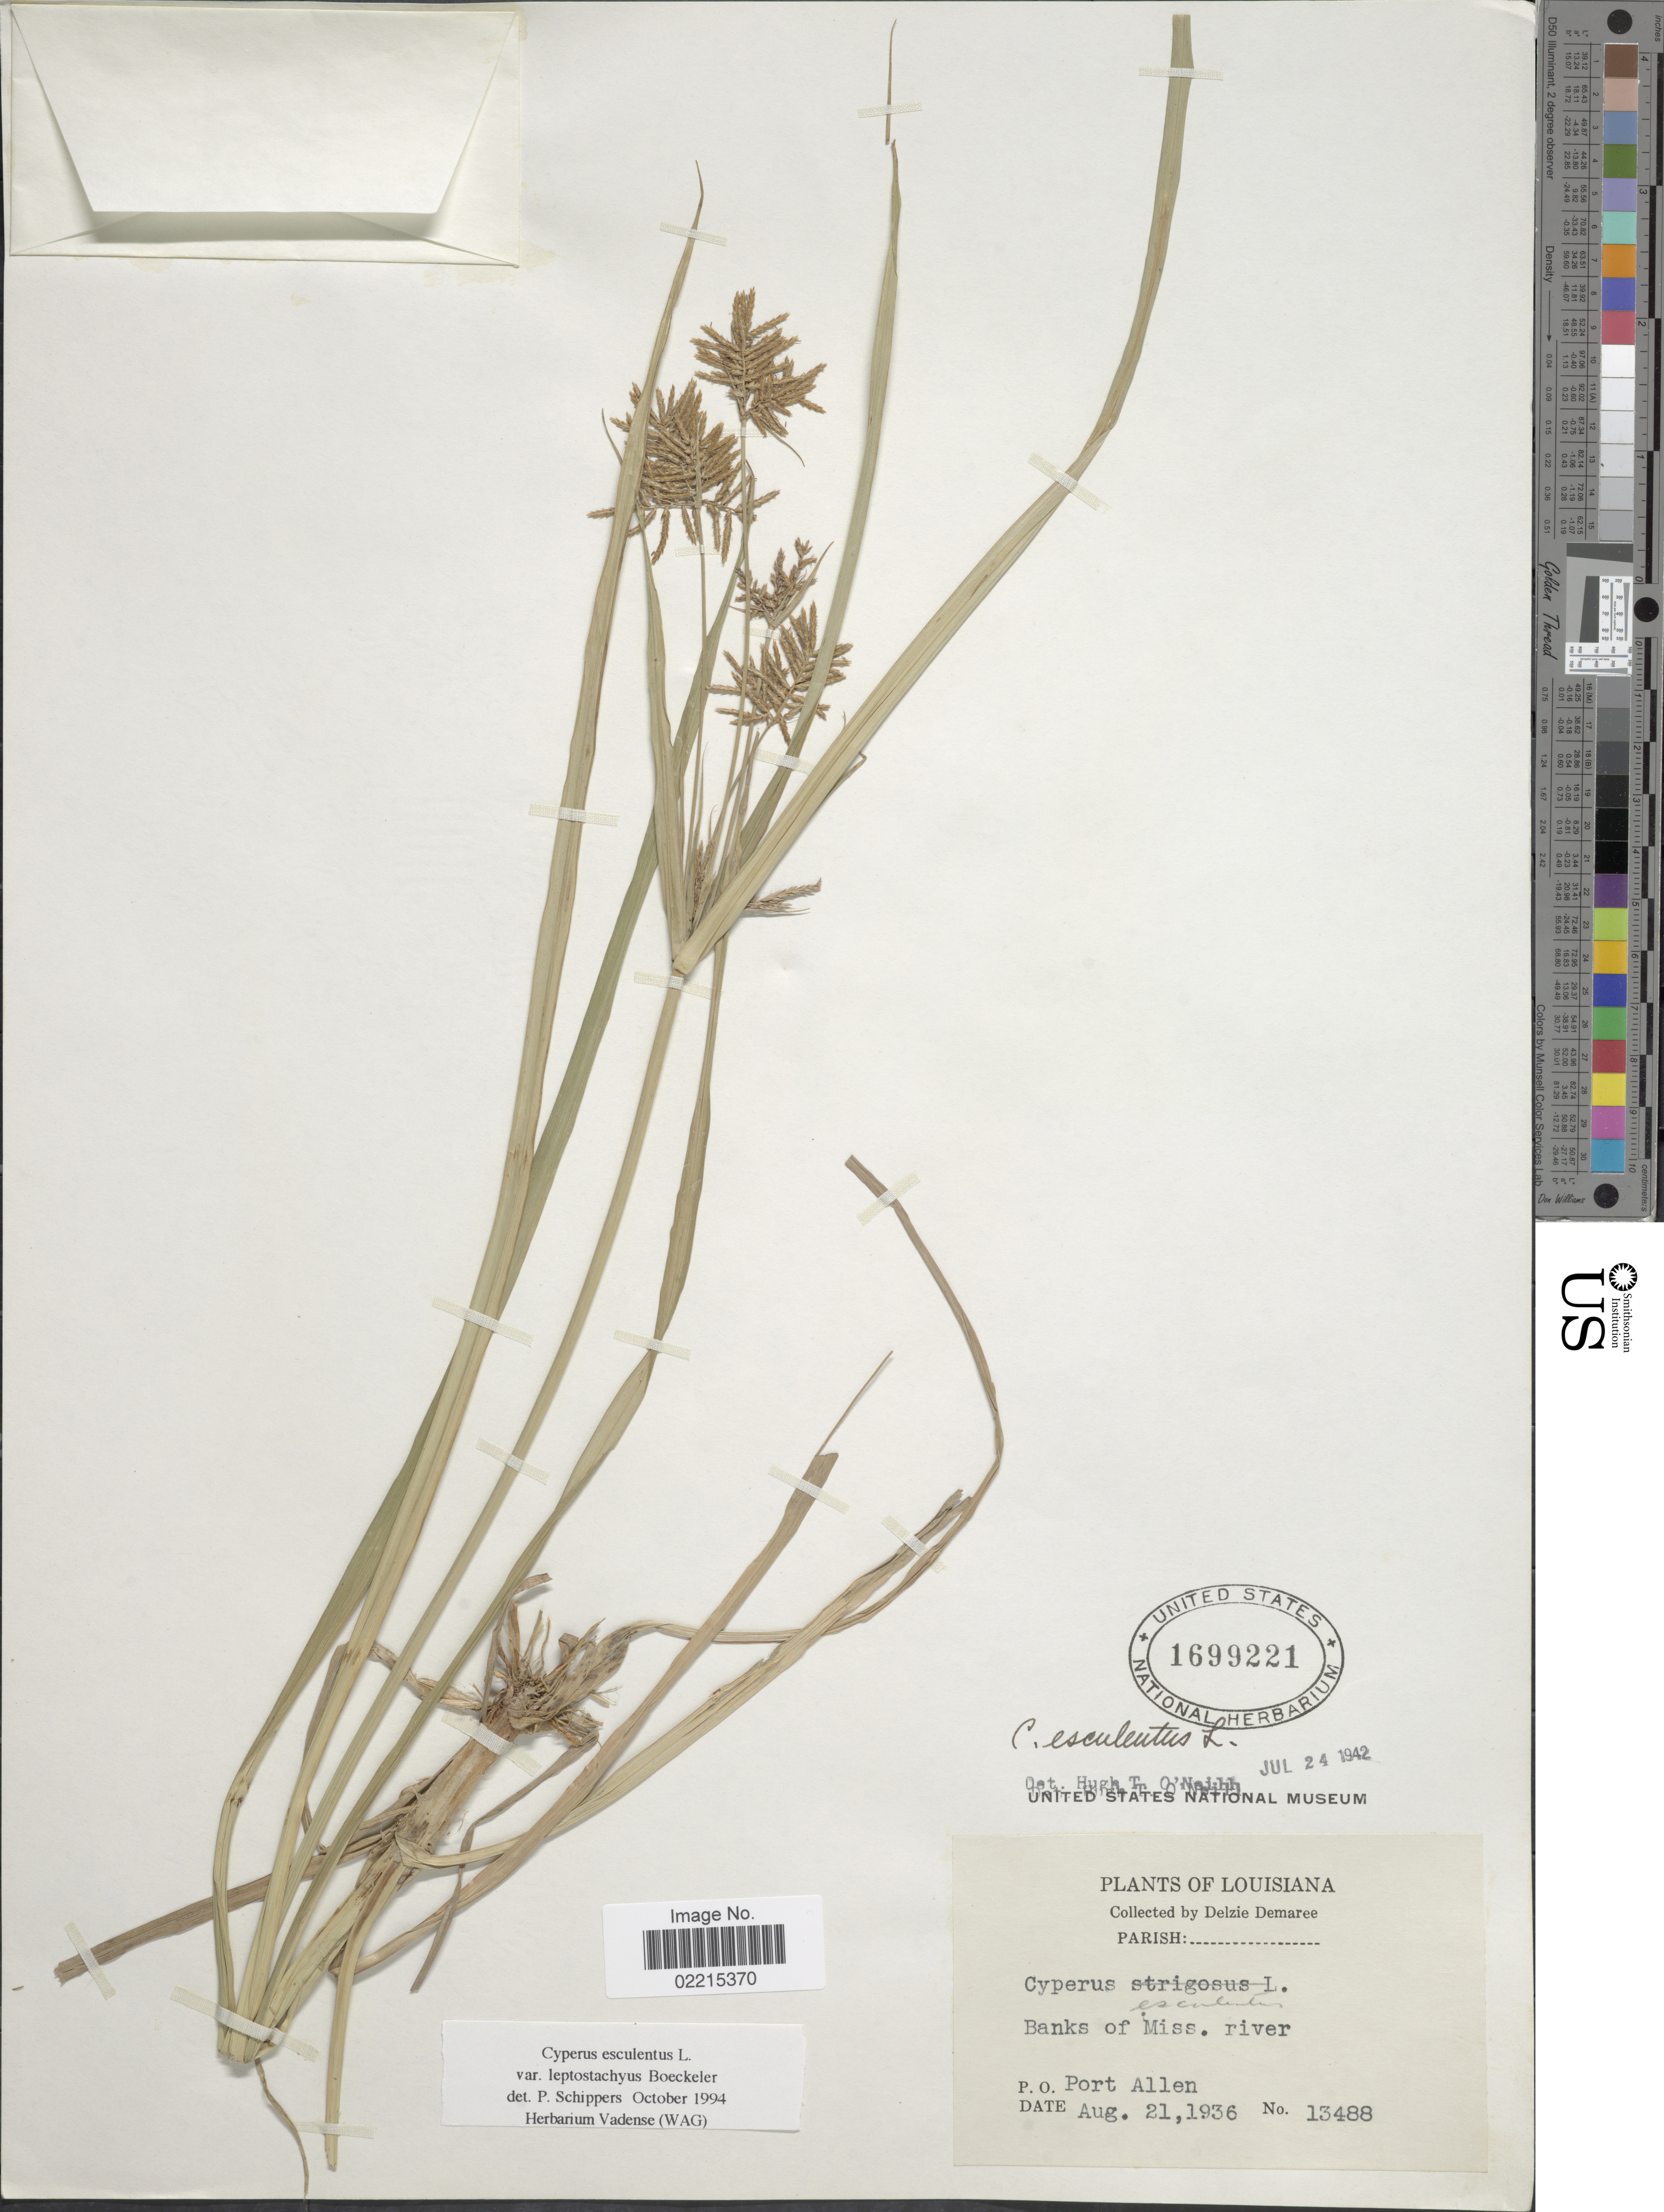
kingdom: Plantae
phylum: Tracheophyta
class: Liliopsida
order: Poales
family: Cyperaceae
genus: Cyperus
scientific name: Cyperus esculentus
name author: L.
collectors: D. Demaree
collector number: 13488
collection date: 1936-08-21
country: United States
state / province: Louisiana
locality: Parish: P. O. Port Allen, Banks of Miss. River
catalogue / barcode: US 1699221